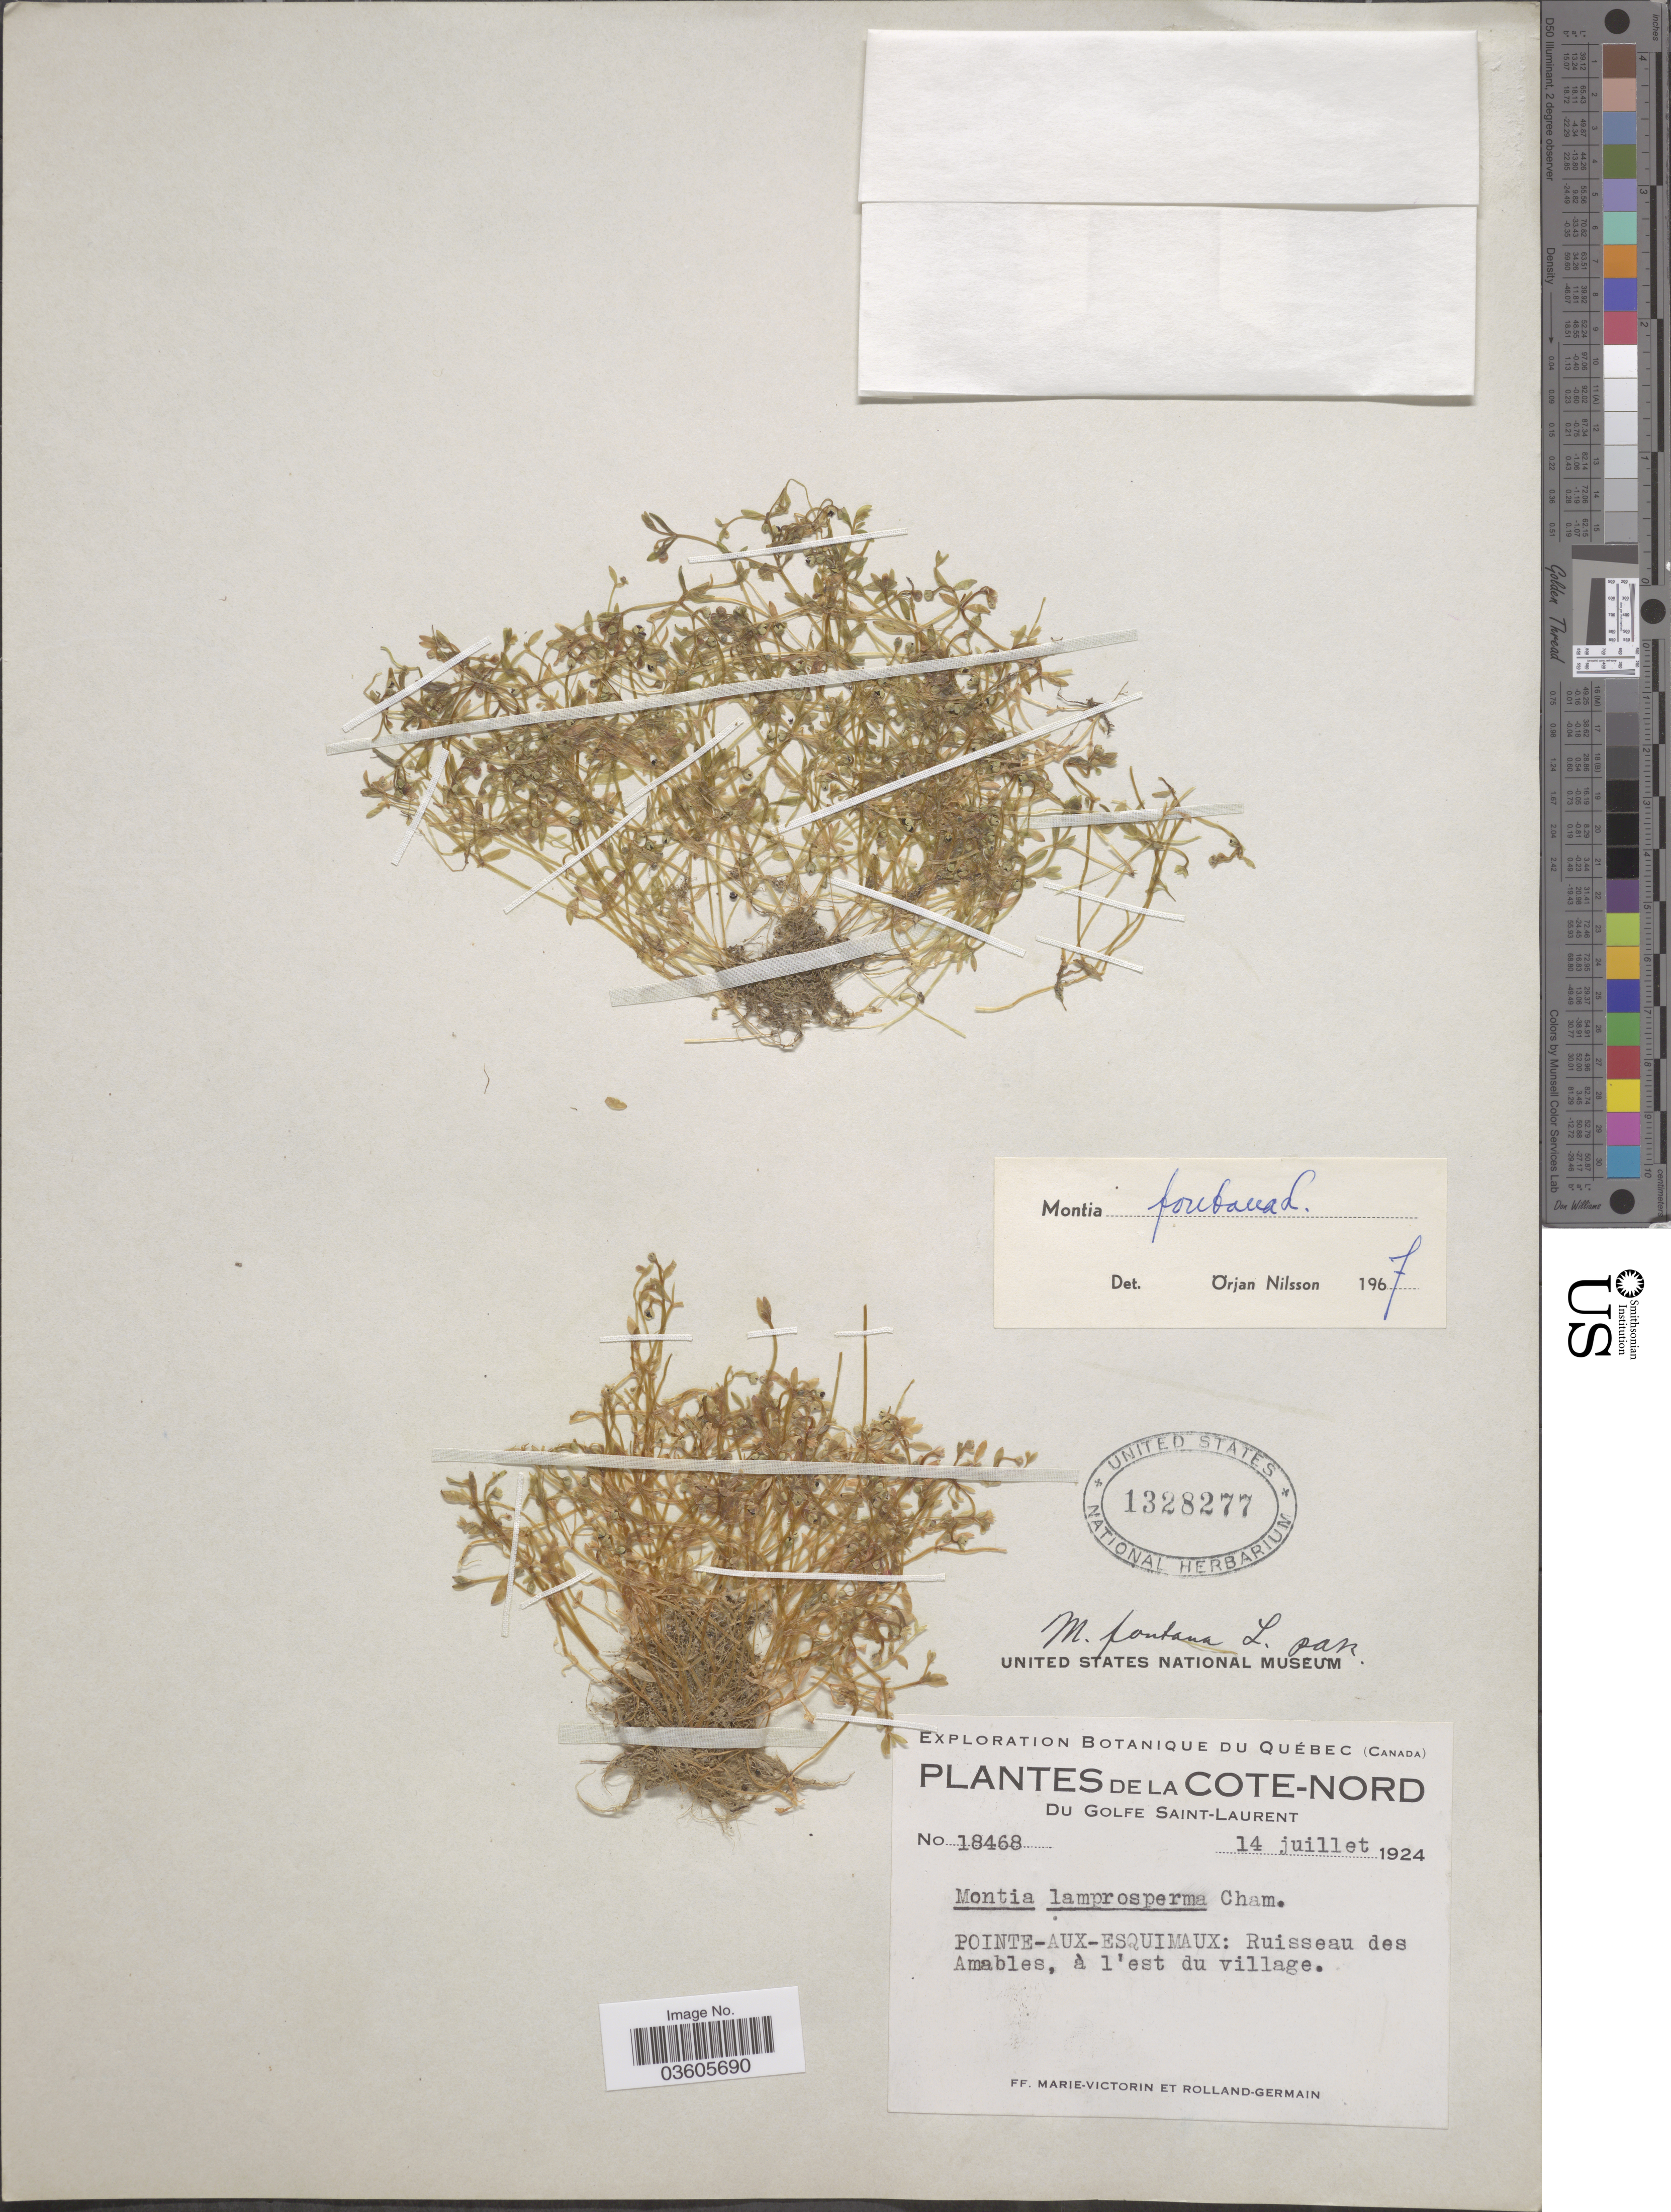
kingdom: Plantae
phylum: Tracheophyta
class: Magnoliopsida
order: Caryophyllales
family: Montiaceae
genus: Montia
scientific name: Montia fontana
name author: L.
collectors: F. Marie-Victorin & Rolland-Germain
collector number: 18468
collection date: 1924-07-14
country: Canada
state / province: Quebec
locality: Cote-Nord. Du Golfe Saint-Laurent. Pointe-Aux-Esquimaux: Ruisseau des Amables, à l'est du village.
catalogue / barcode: US 1328277